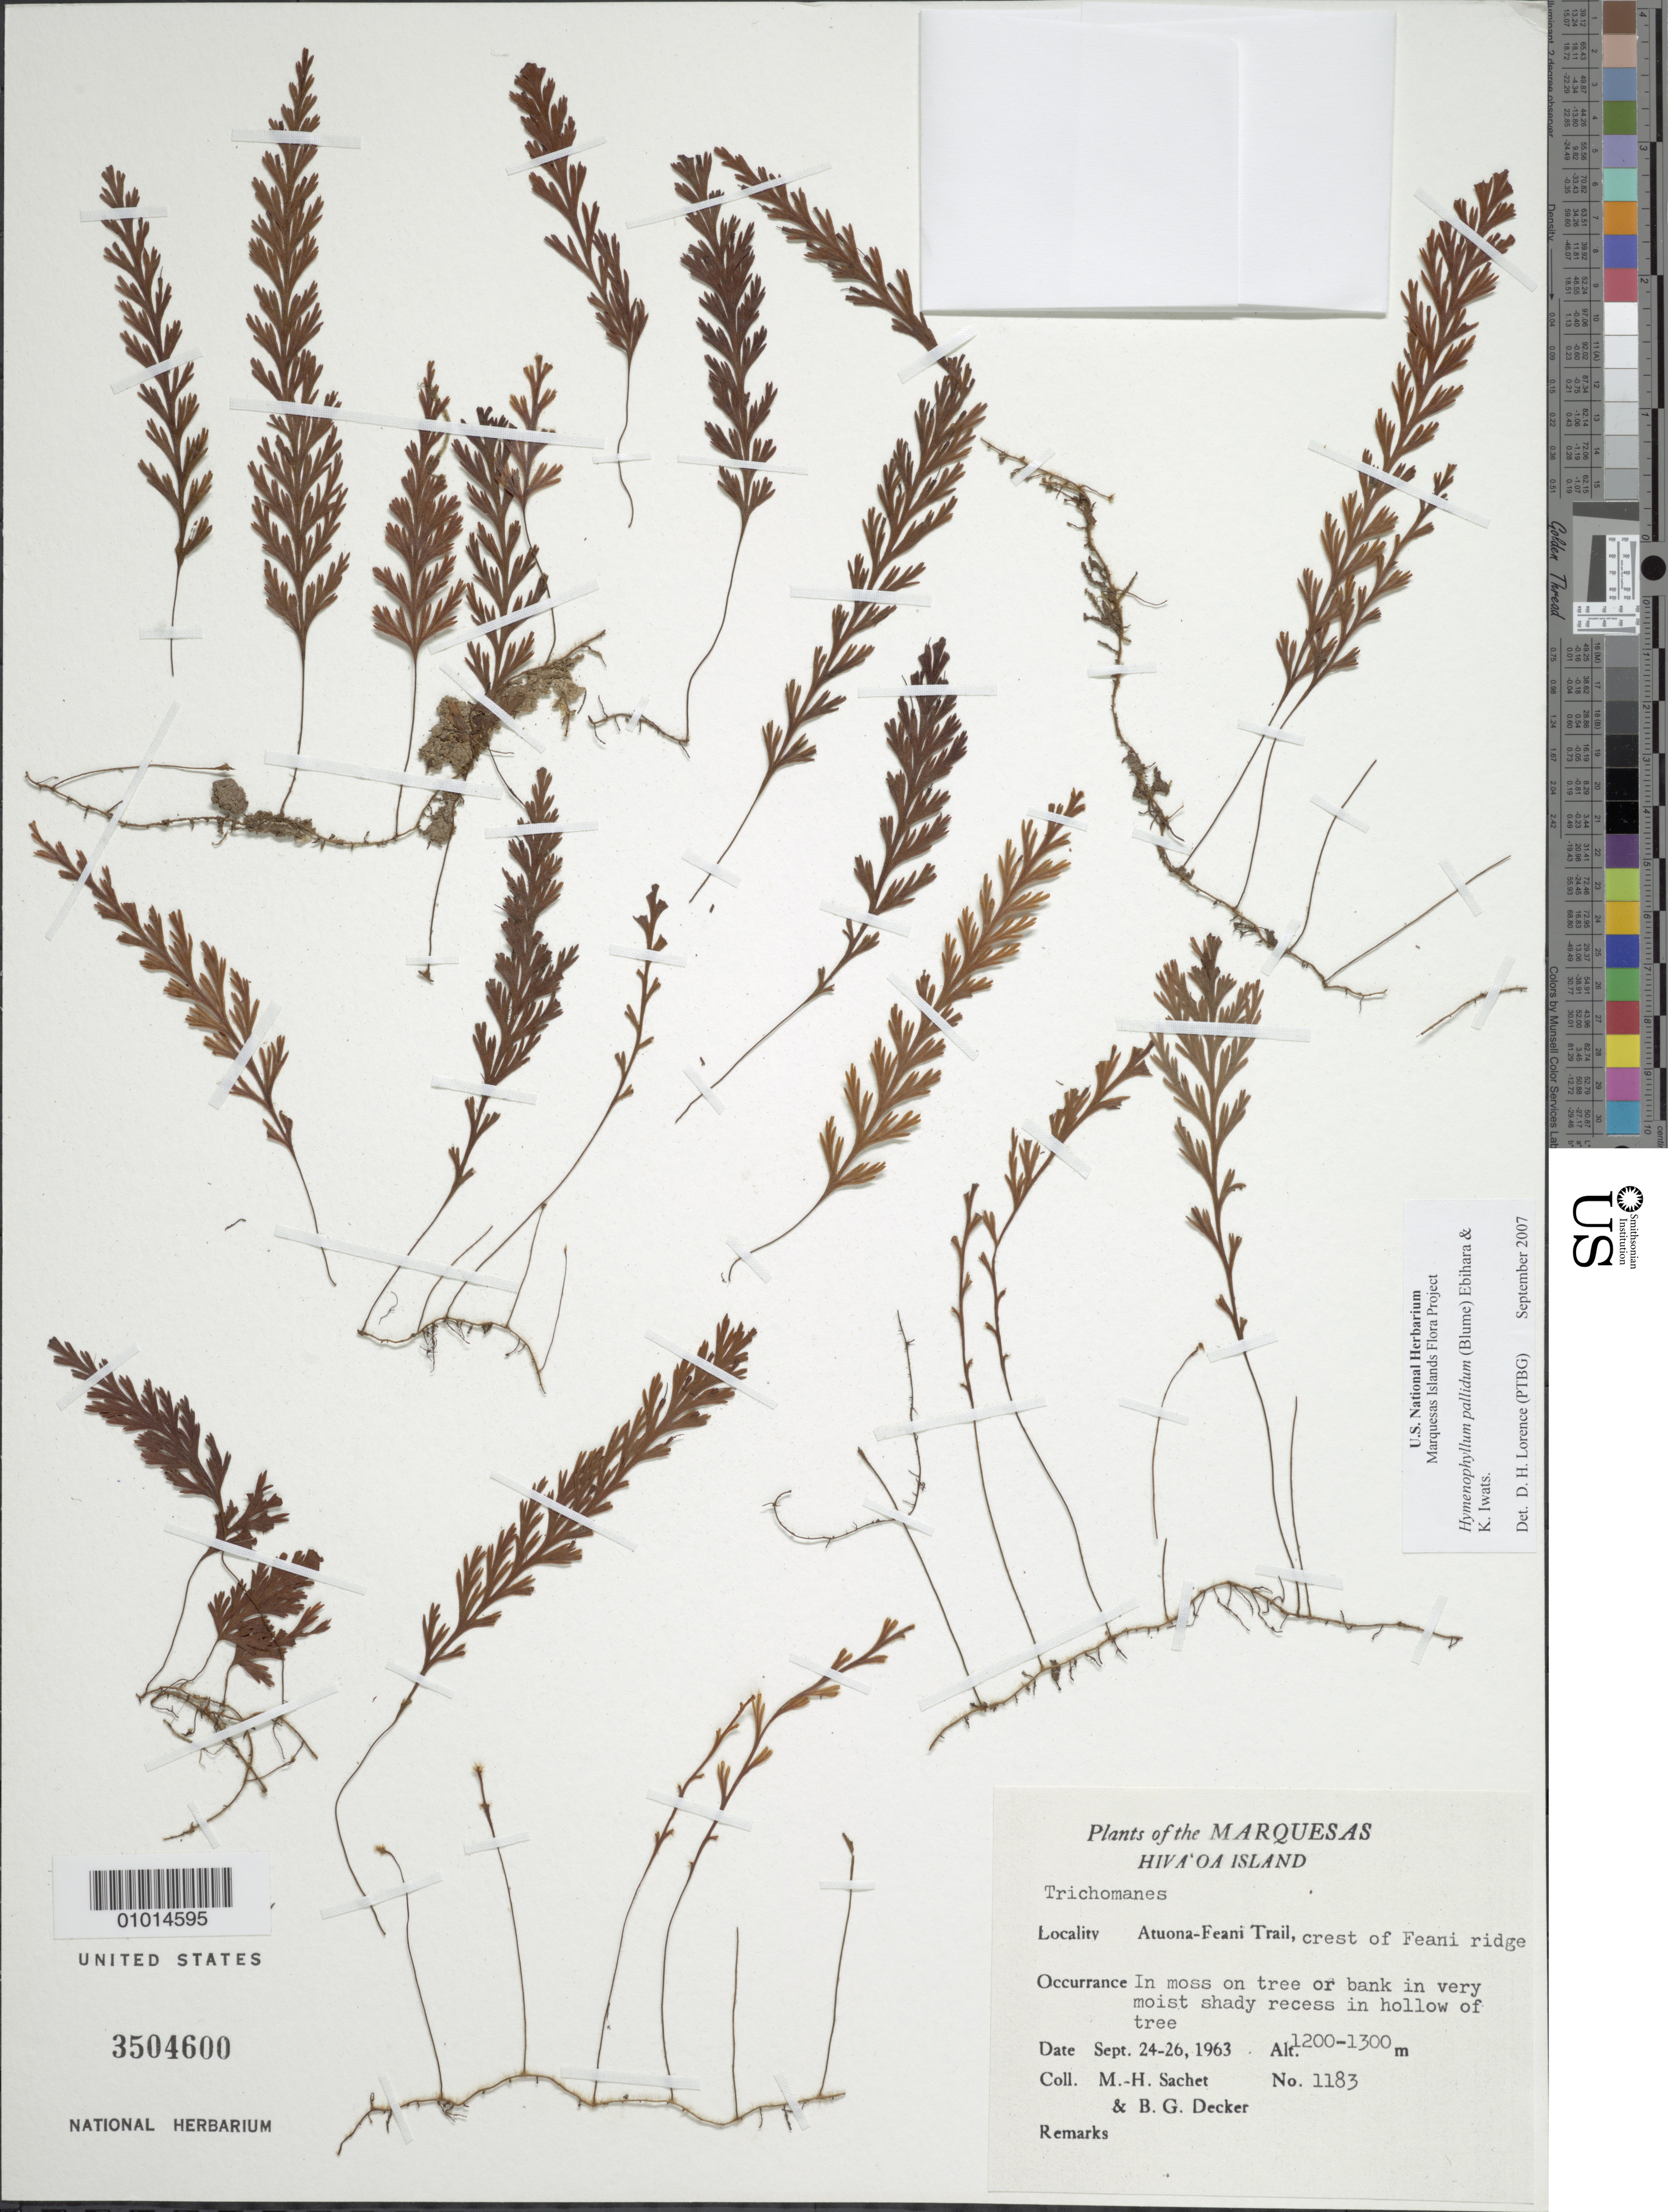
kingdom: Plantae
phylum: Tracheophyta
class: Polypodiopsida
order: Hymenophyllales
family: Hymenophyllaceae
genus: Hymenophyllum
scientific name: Hymenophyllum pallidum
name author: (Blume) Ebihara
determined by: Lorence, David H., (PTBG), National Tropical Botanical Garden (UNITED STATES)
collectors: M.-H. Sachet & B. G. Decker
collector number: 1183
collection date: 1963-09-24/1963-09-26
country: French Polynesia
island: Hiva Oa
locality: Atuona-Feani Trail, crest of Feani ridge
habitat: In moss on tree or bank in very moist shady recess in hollow of tree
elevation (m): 1200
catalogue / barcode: US 3504600